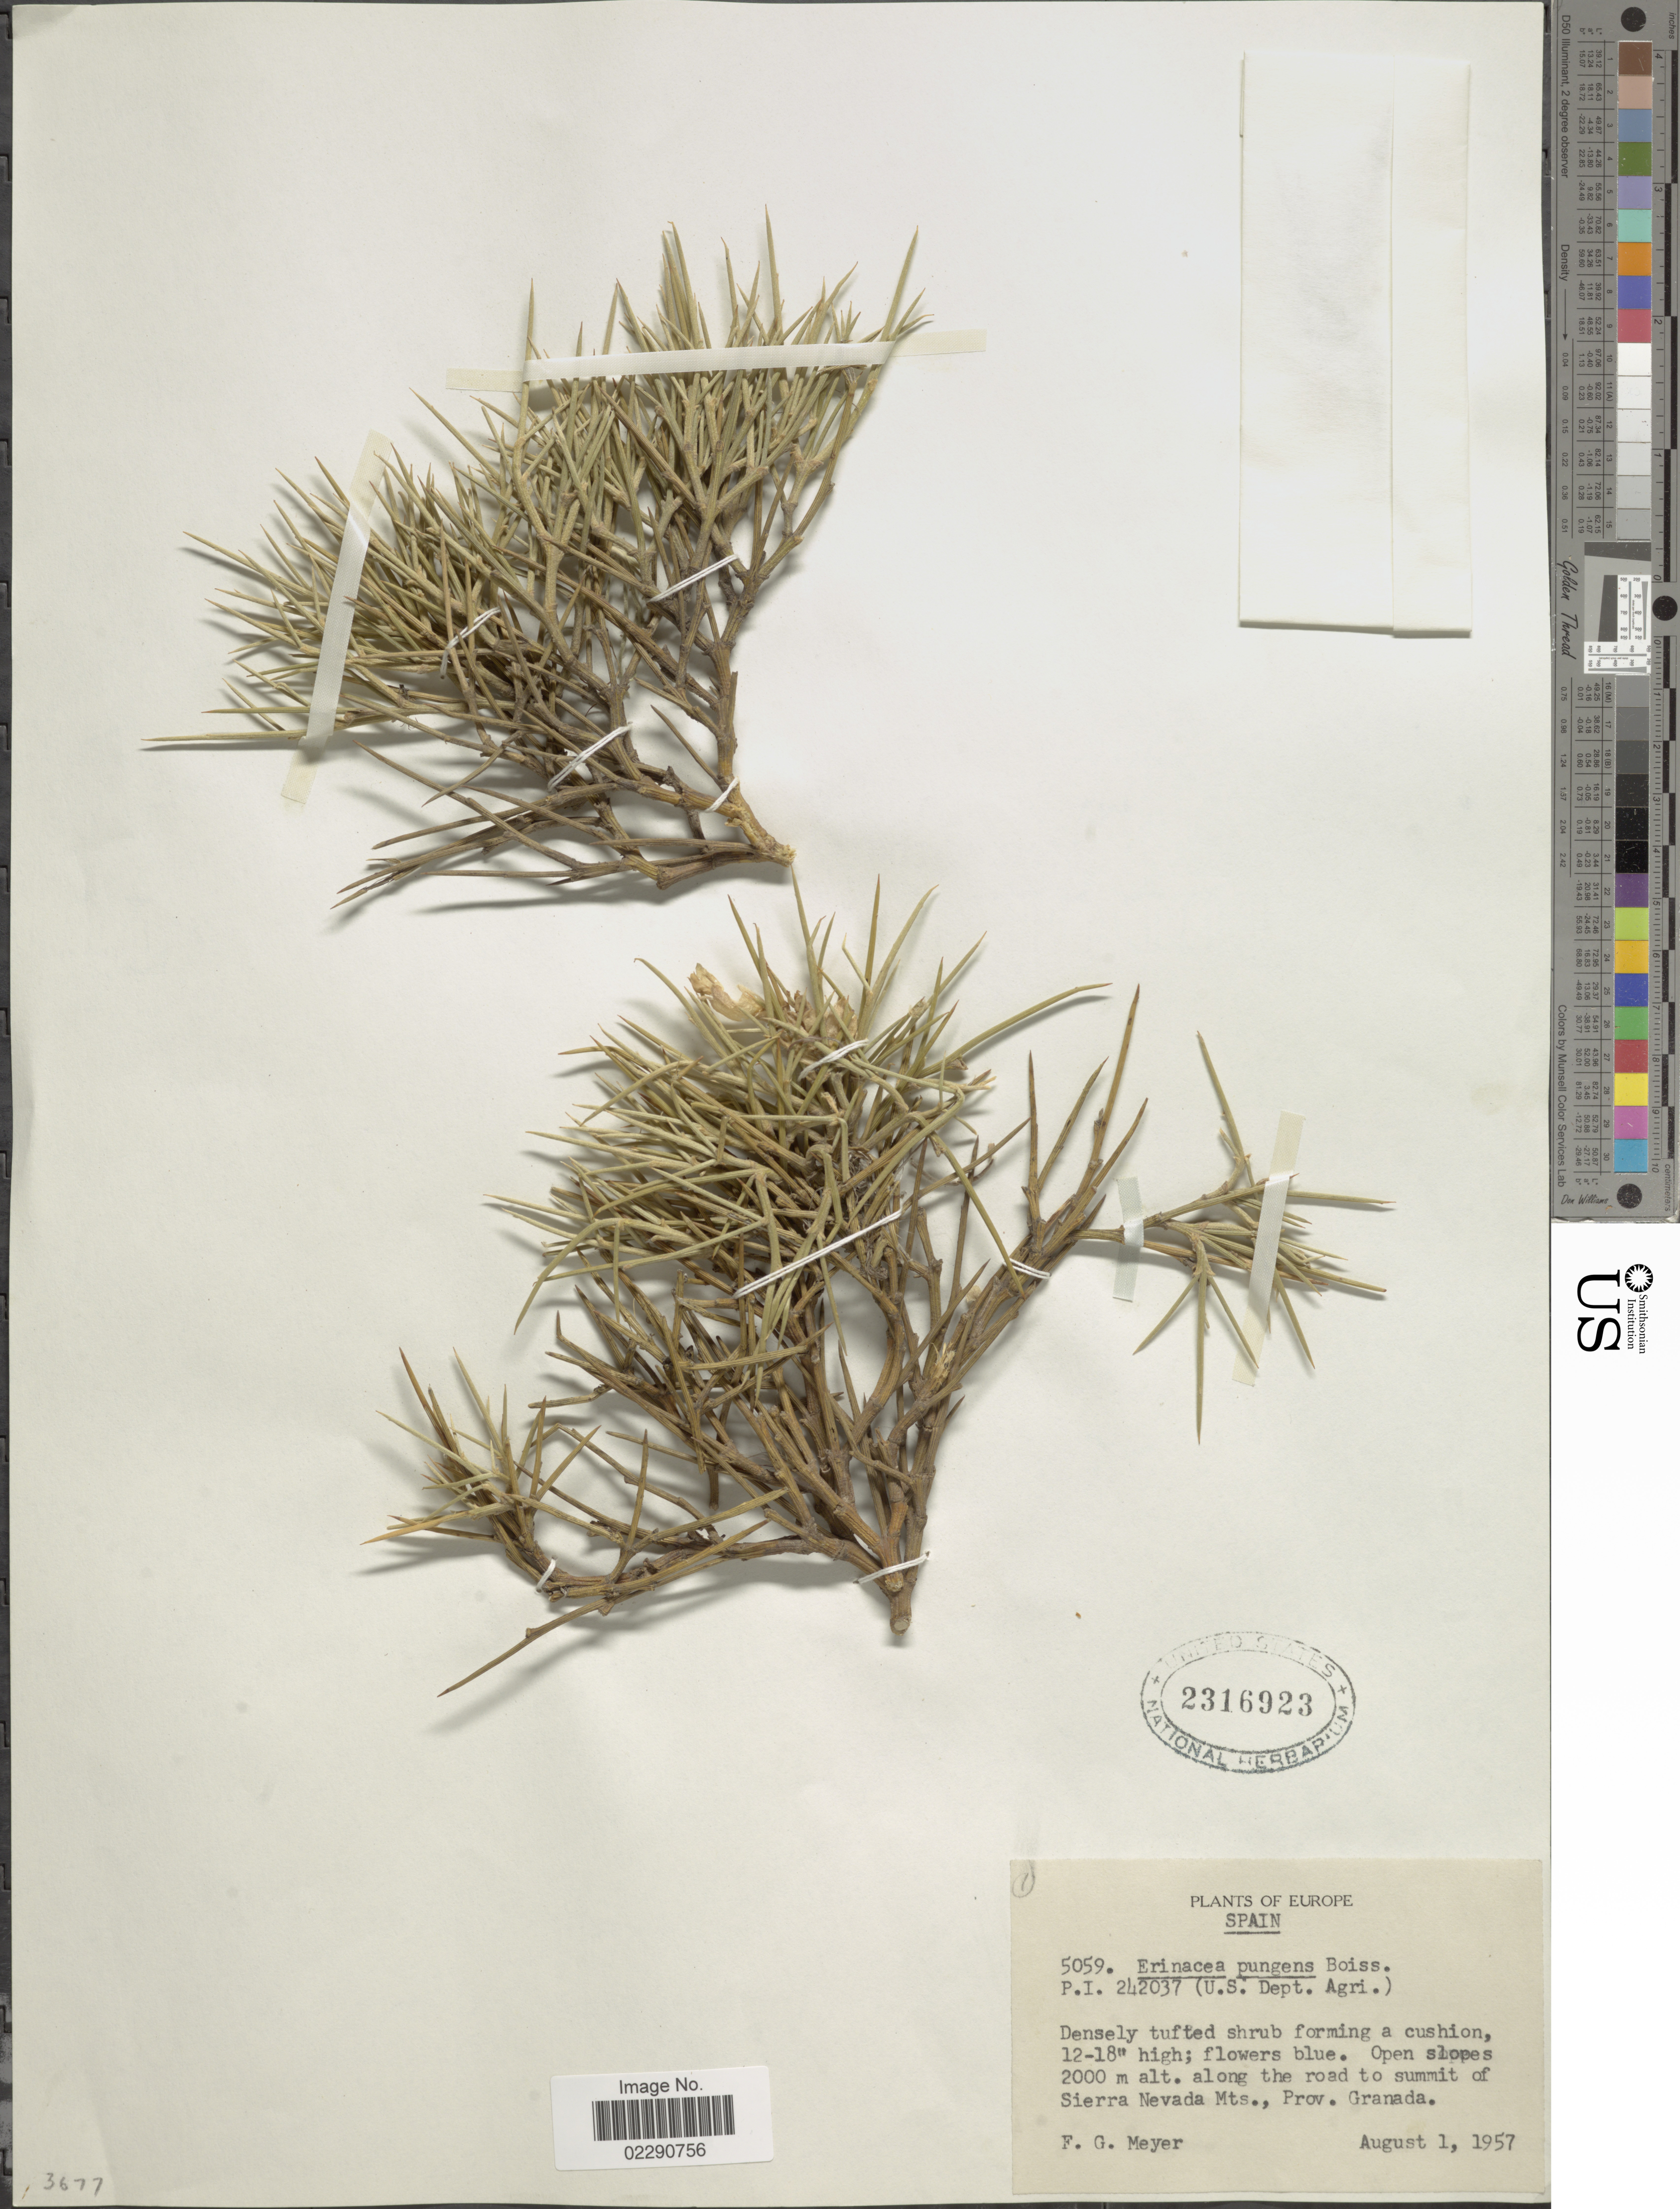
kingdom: Plantae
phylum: Tracheophyta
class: Magnoliopsida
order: Fabales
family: Fabaceae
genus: Erinacea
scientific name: Erinacea pungens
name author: Boiss.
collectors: F. G. Meyer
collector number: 5059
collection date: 1957-08-01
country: Spain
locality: Europe, along the road to summit of Sierra Nevada Mts., Prov. Granada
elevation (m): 2000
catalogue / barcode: US 2316923